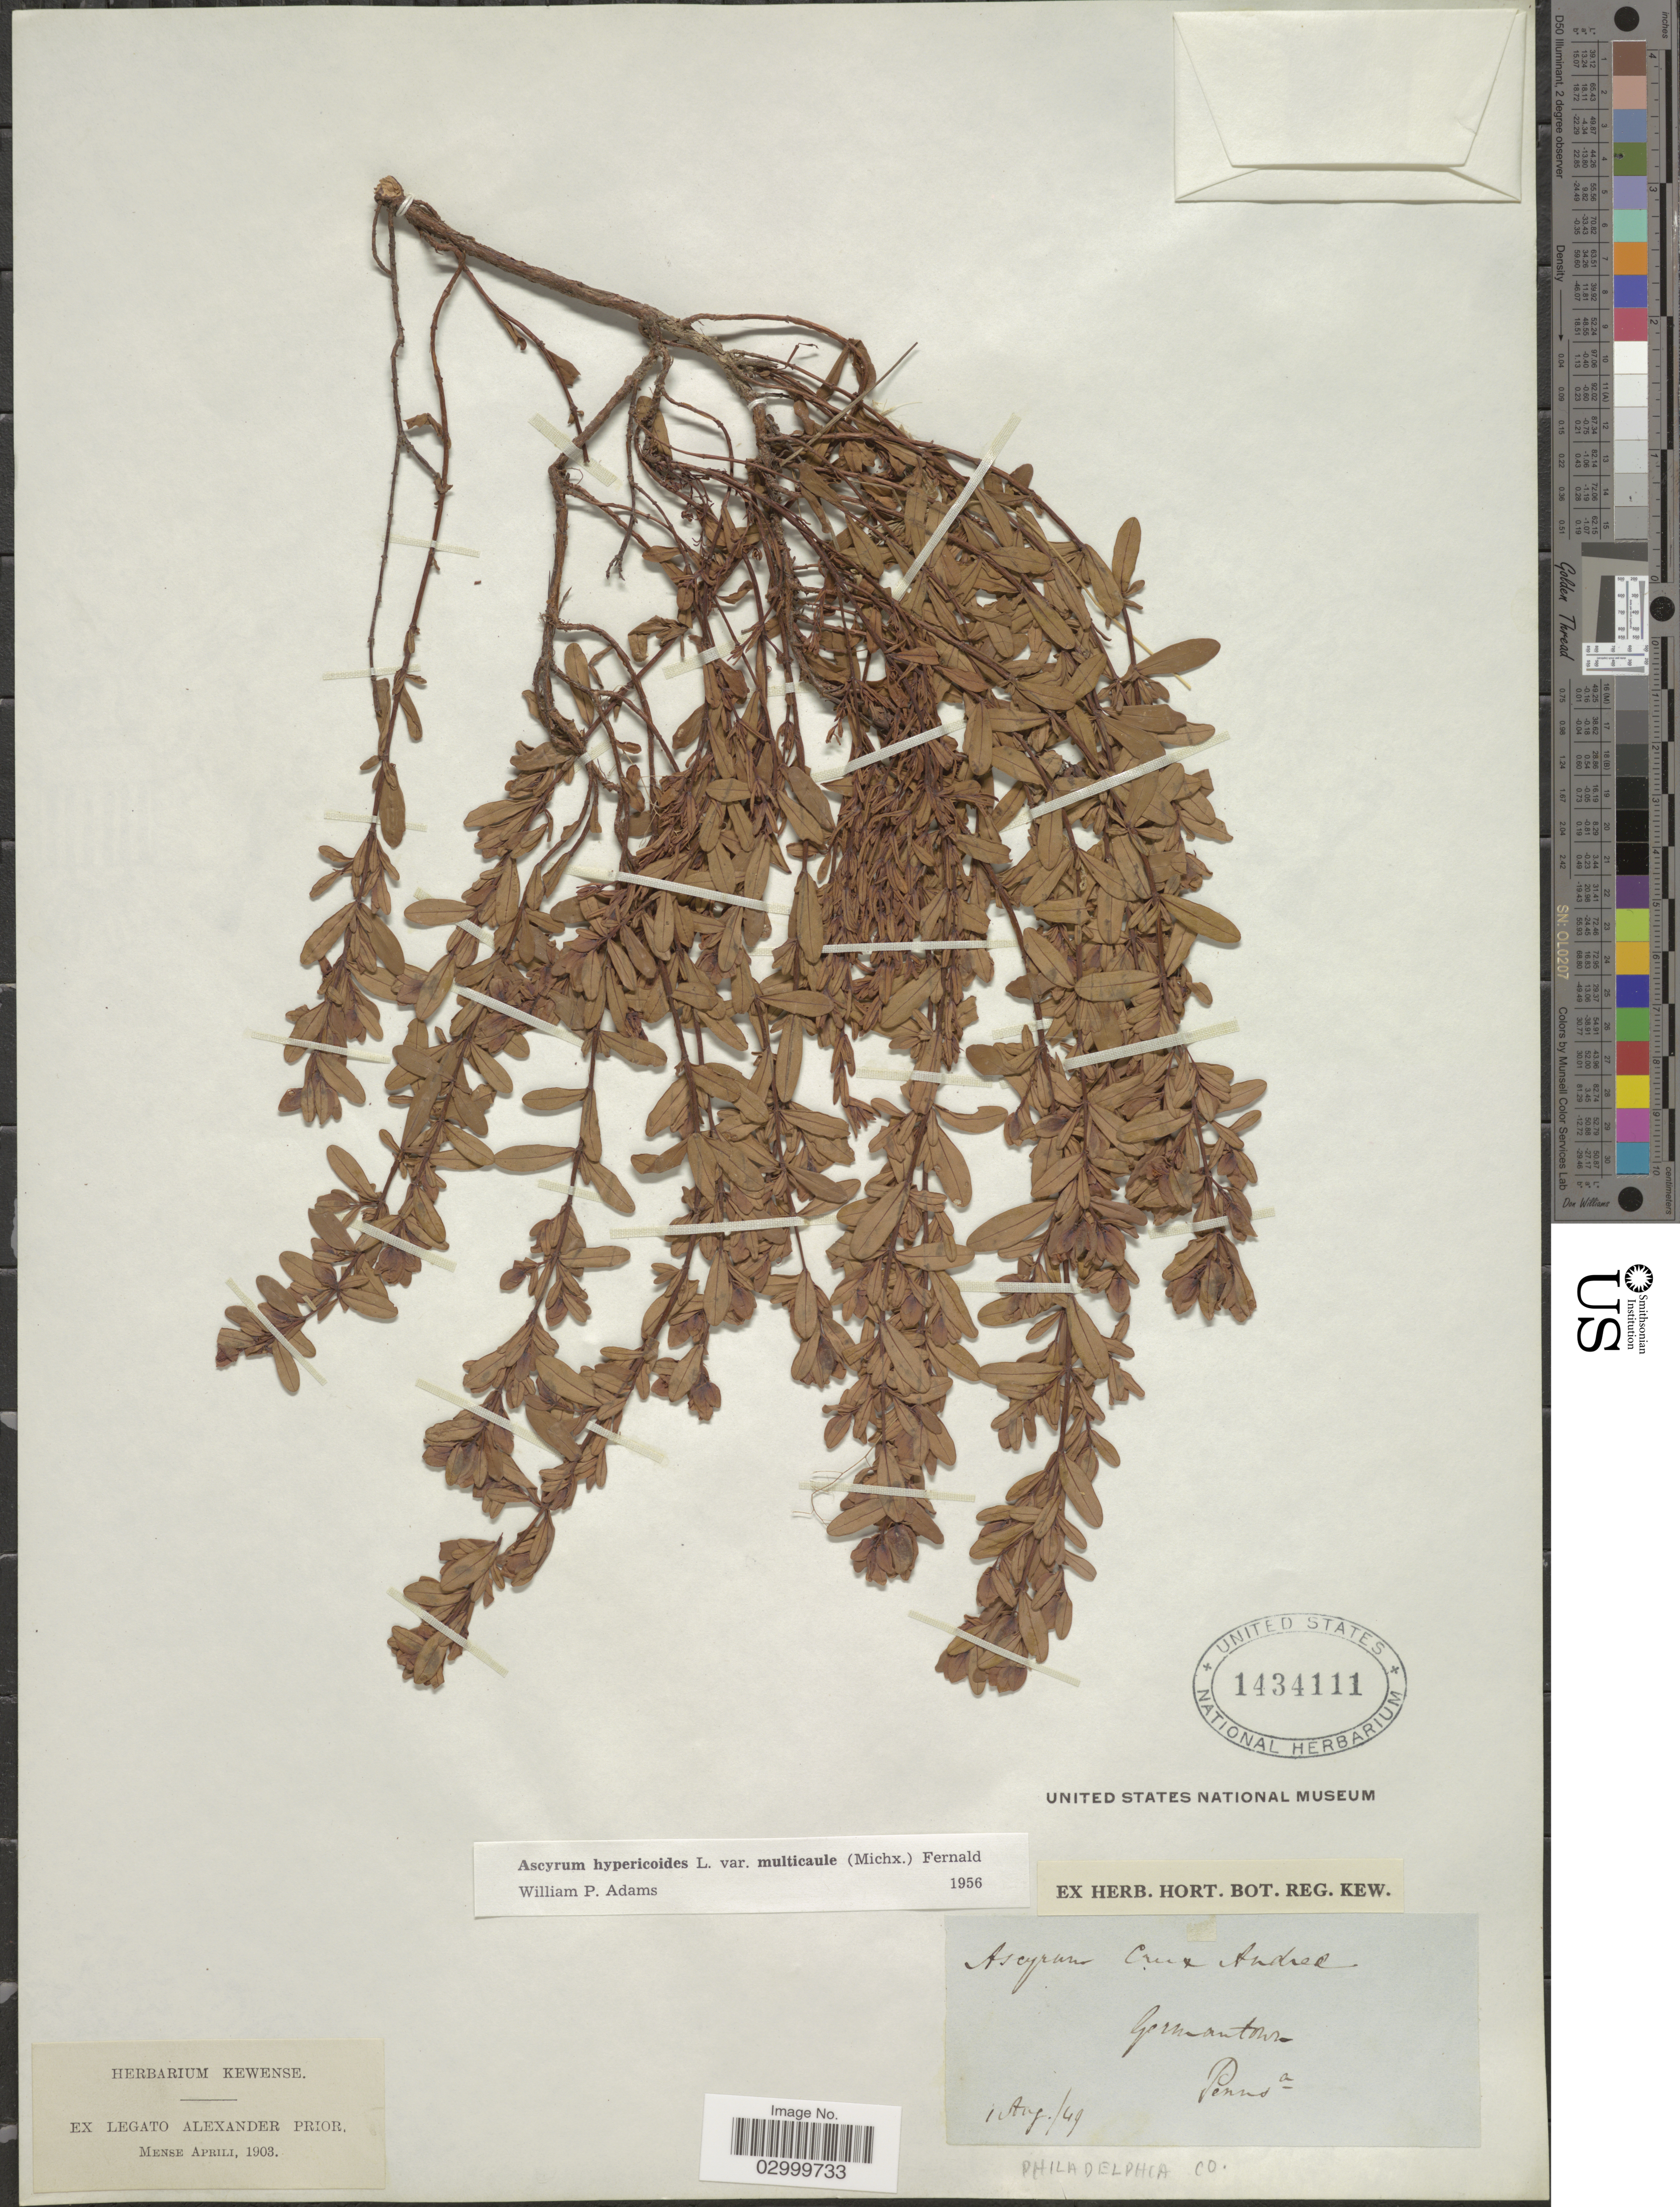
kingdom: Plantae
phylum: Tracheophyta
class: Magnoliopsida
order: Malpighiales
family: Hypericaceae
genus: Hypericum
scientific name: Hypericum stragulum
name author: W.P. Adams & N. Robson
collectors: Ex Herb. Kewense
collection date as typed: Transcribed d/m/y: 1/8/49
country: United States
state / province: Pennsylvania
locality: Philadelphia Co. Germantown.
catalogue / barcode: US 1434111